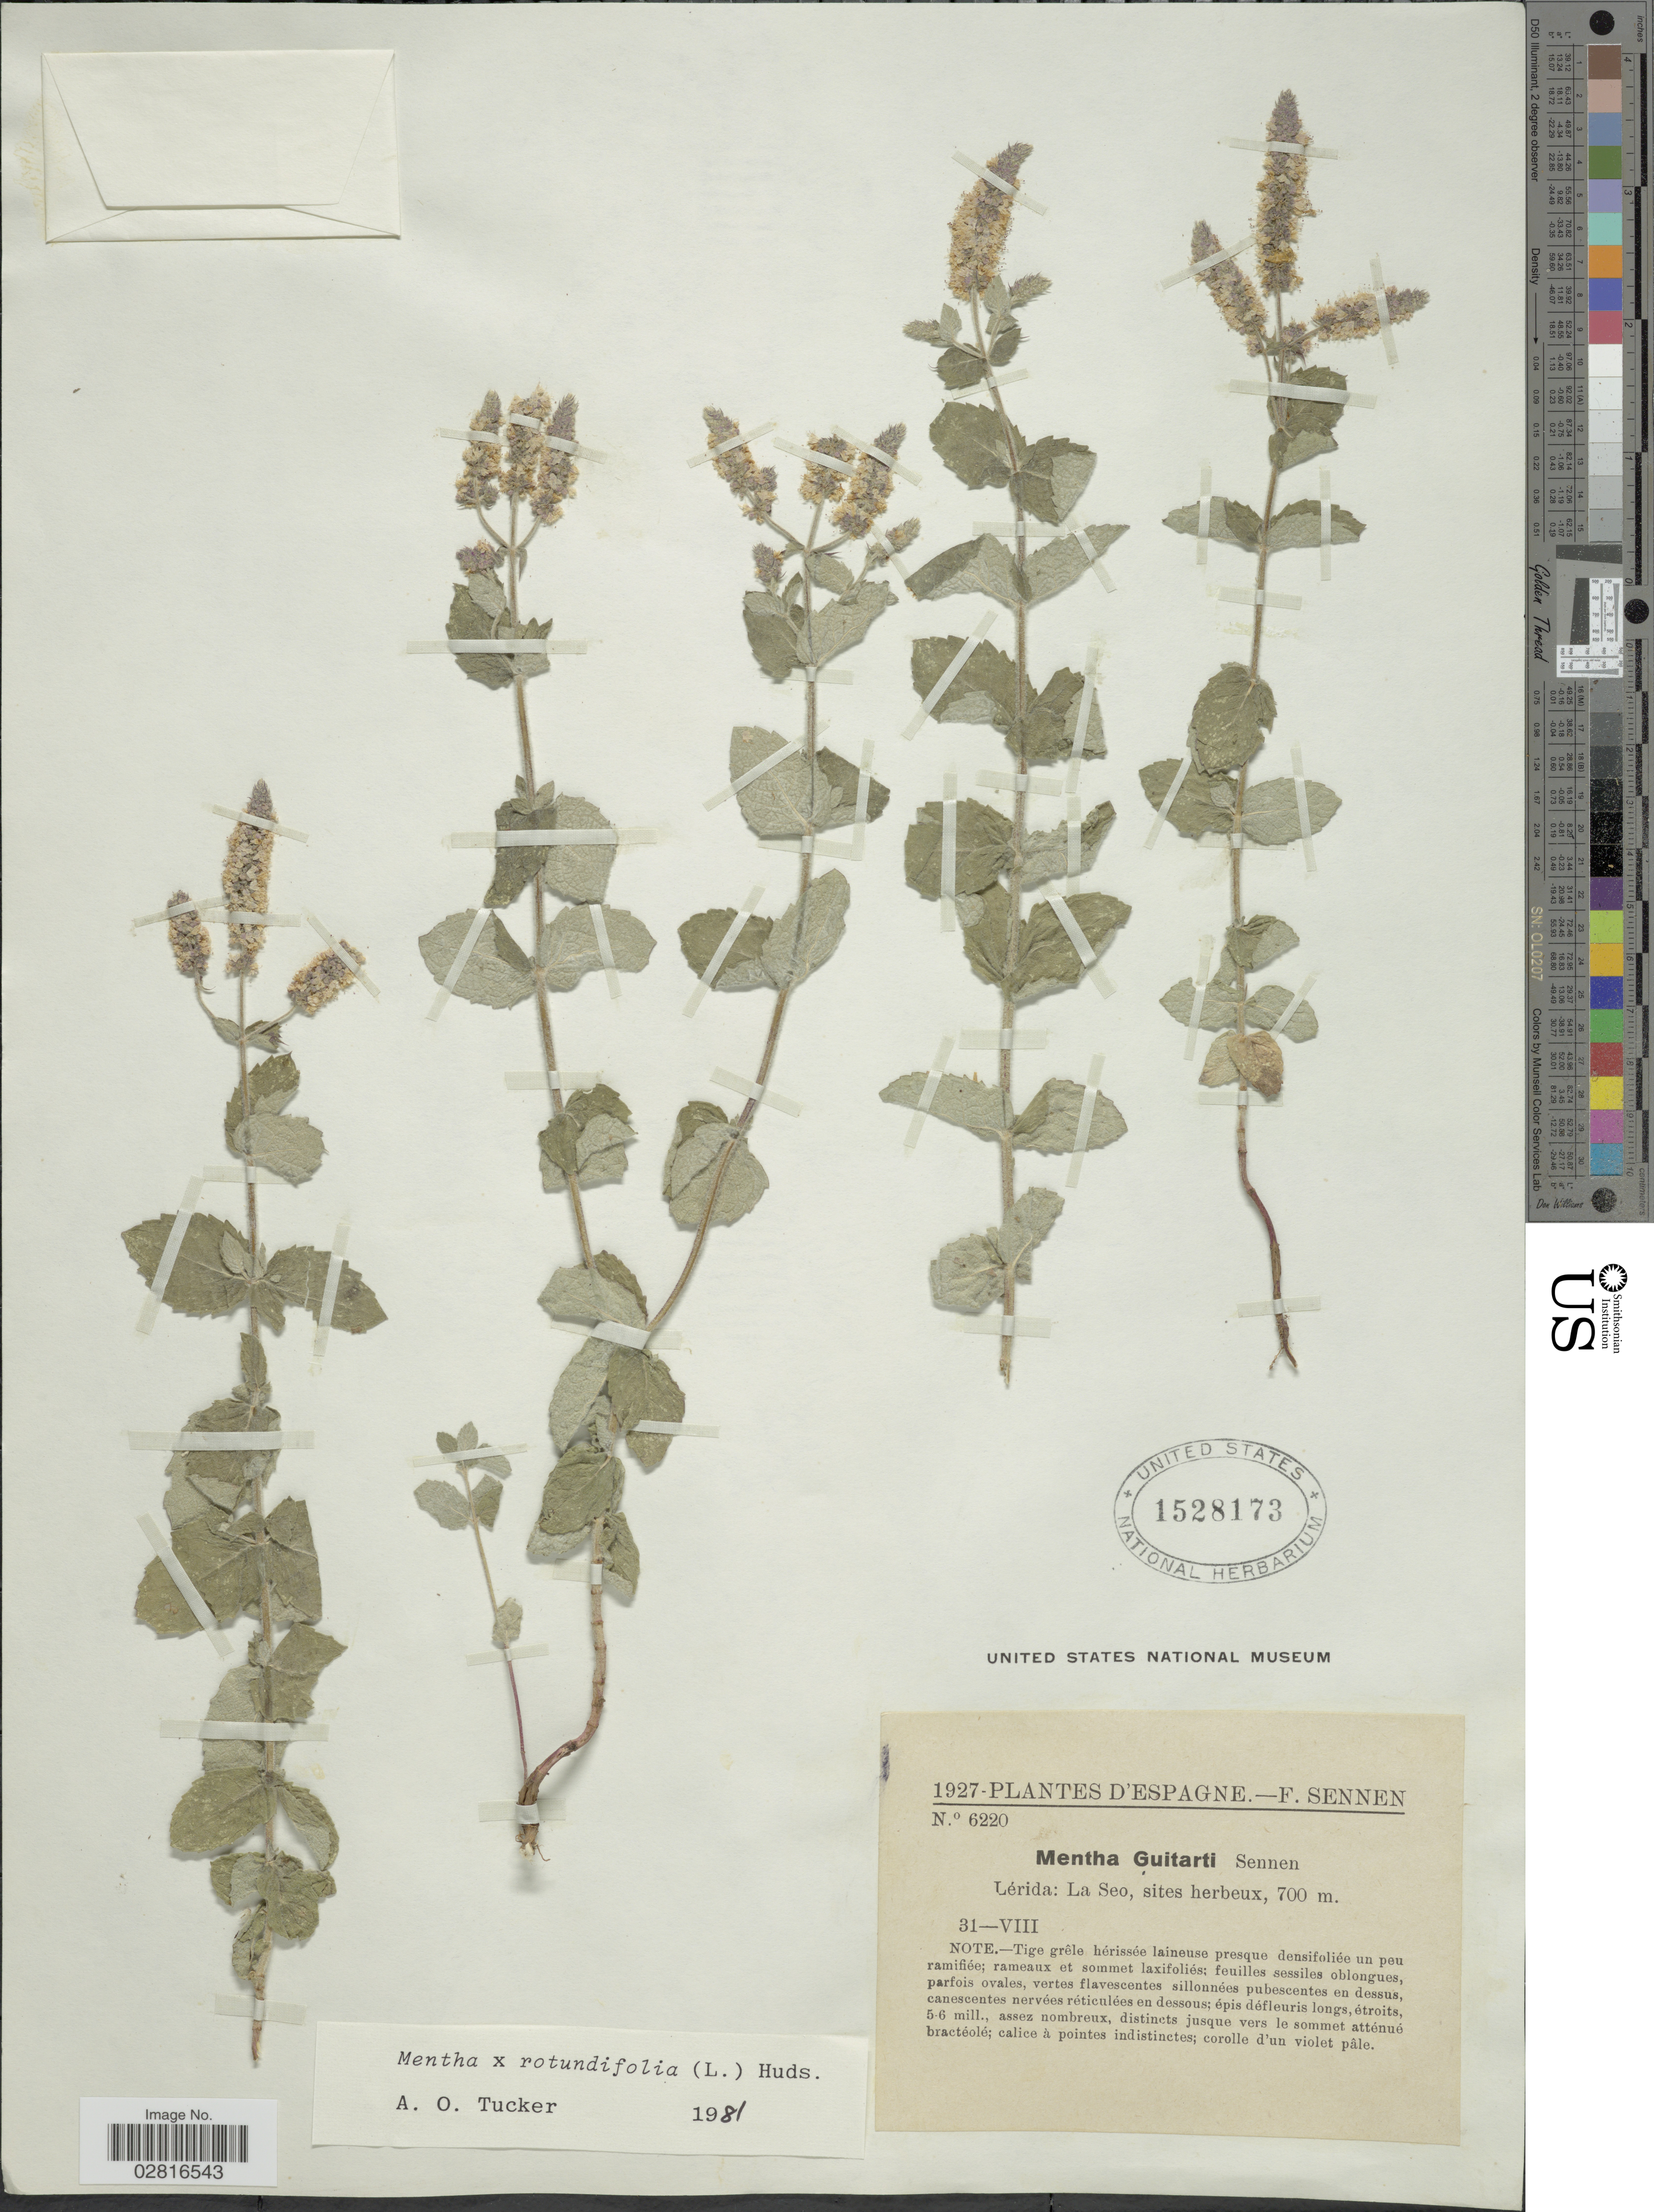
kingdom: Plantae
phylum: Tracheophyta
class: Magnoliopsida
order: Lamiales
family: Lamiaceae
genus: Mentha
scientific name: Mentha rotundifolia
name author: (L.) Huds.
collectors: E. Sennen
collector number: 6220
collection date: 1927-08-31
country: Spain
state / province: Catalunya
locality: Espagne. Lérida: La Seo, sites herbeux.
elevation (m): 700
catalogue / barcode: US 1528173